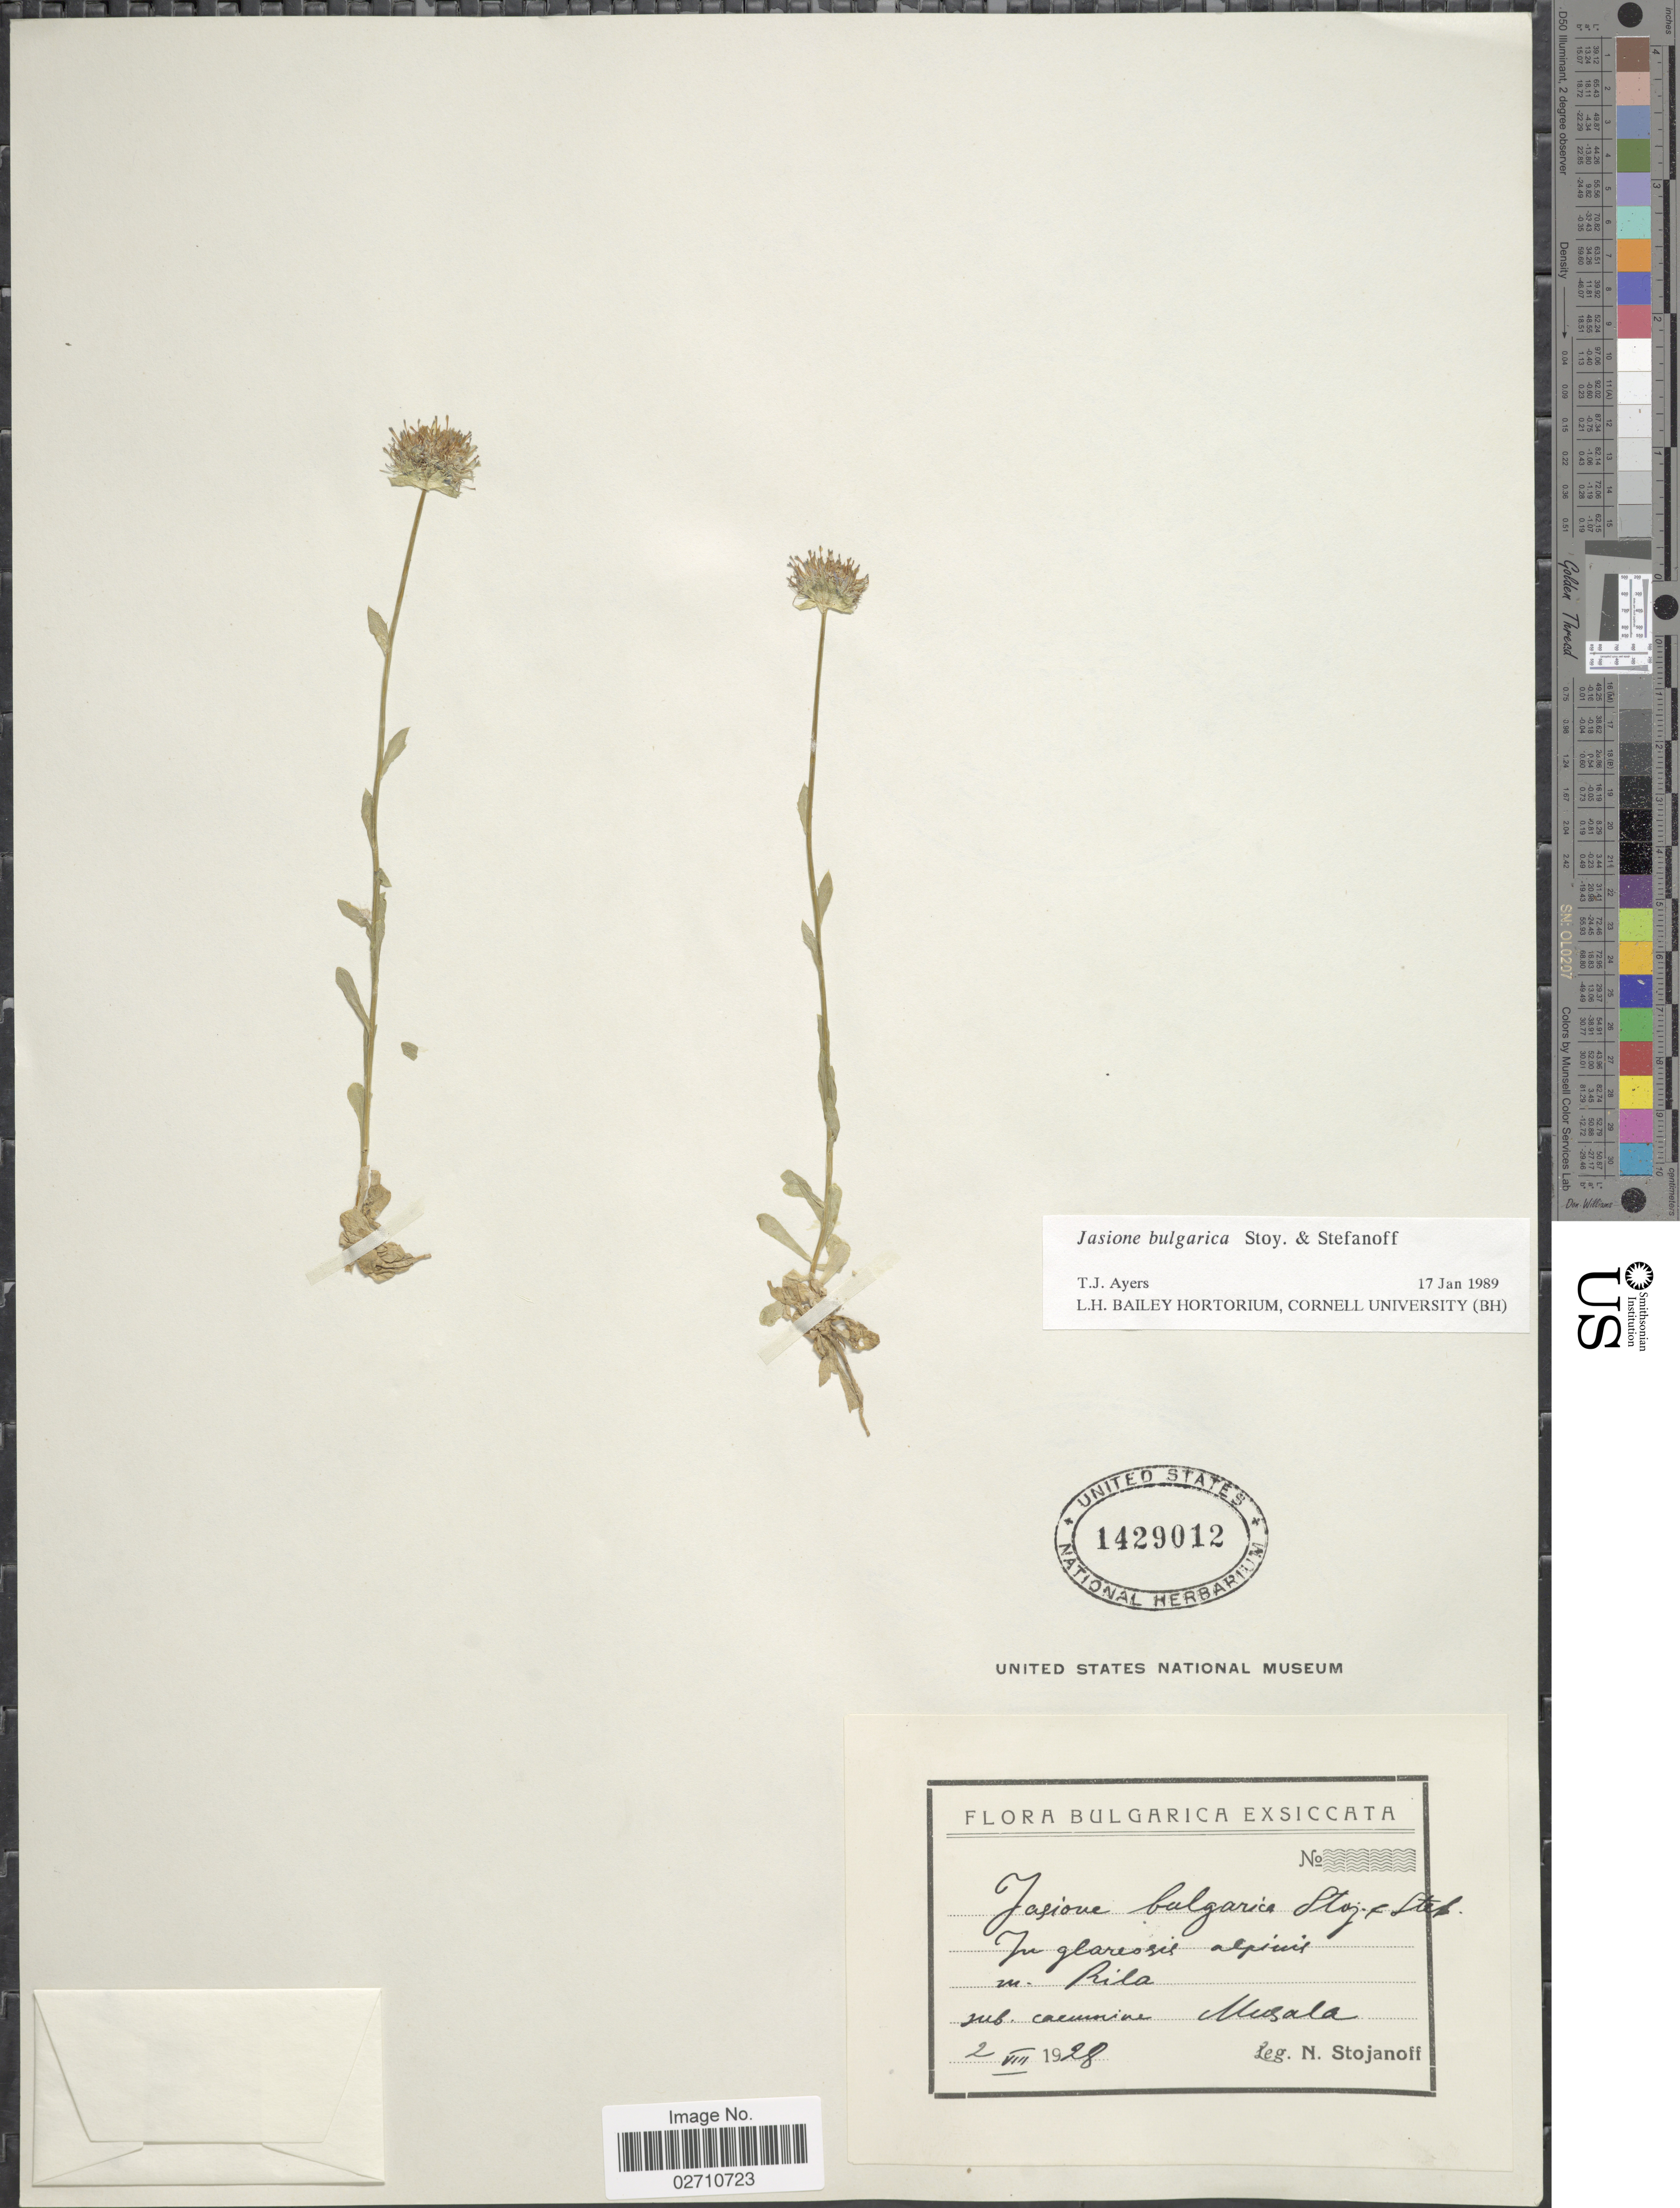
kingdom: Plantae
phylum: Tracheophyta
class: Magnoliopsida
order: Asterales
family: Campanulaceae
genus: Jasione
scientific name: Jasione bulgarica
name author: Stoj. & Stef.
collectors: N. Stojanoff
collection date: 1928-08-02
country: Bulgaria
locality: In glareosis alpinis m. Rila, Musala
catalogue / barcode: US 1429012